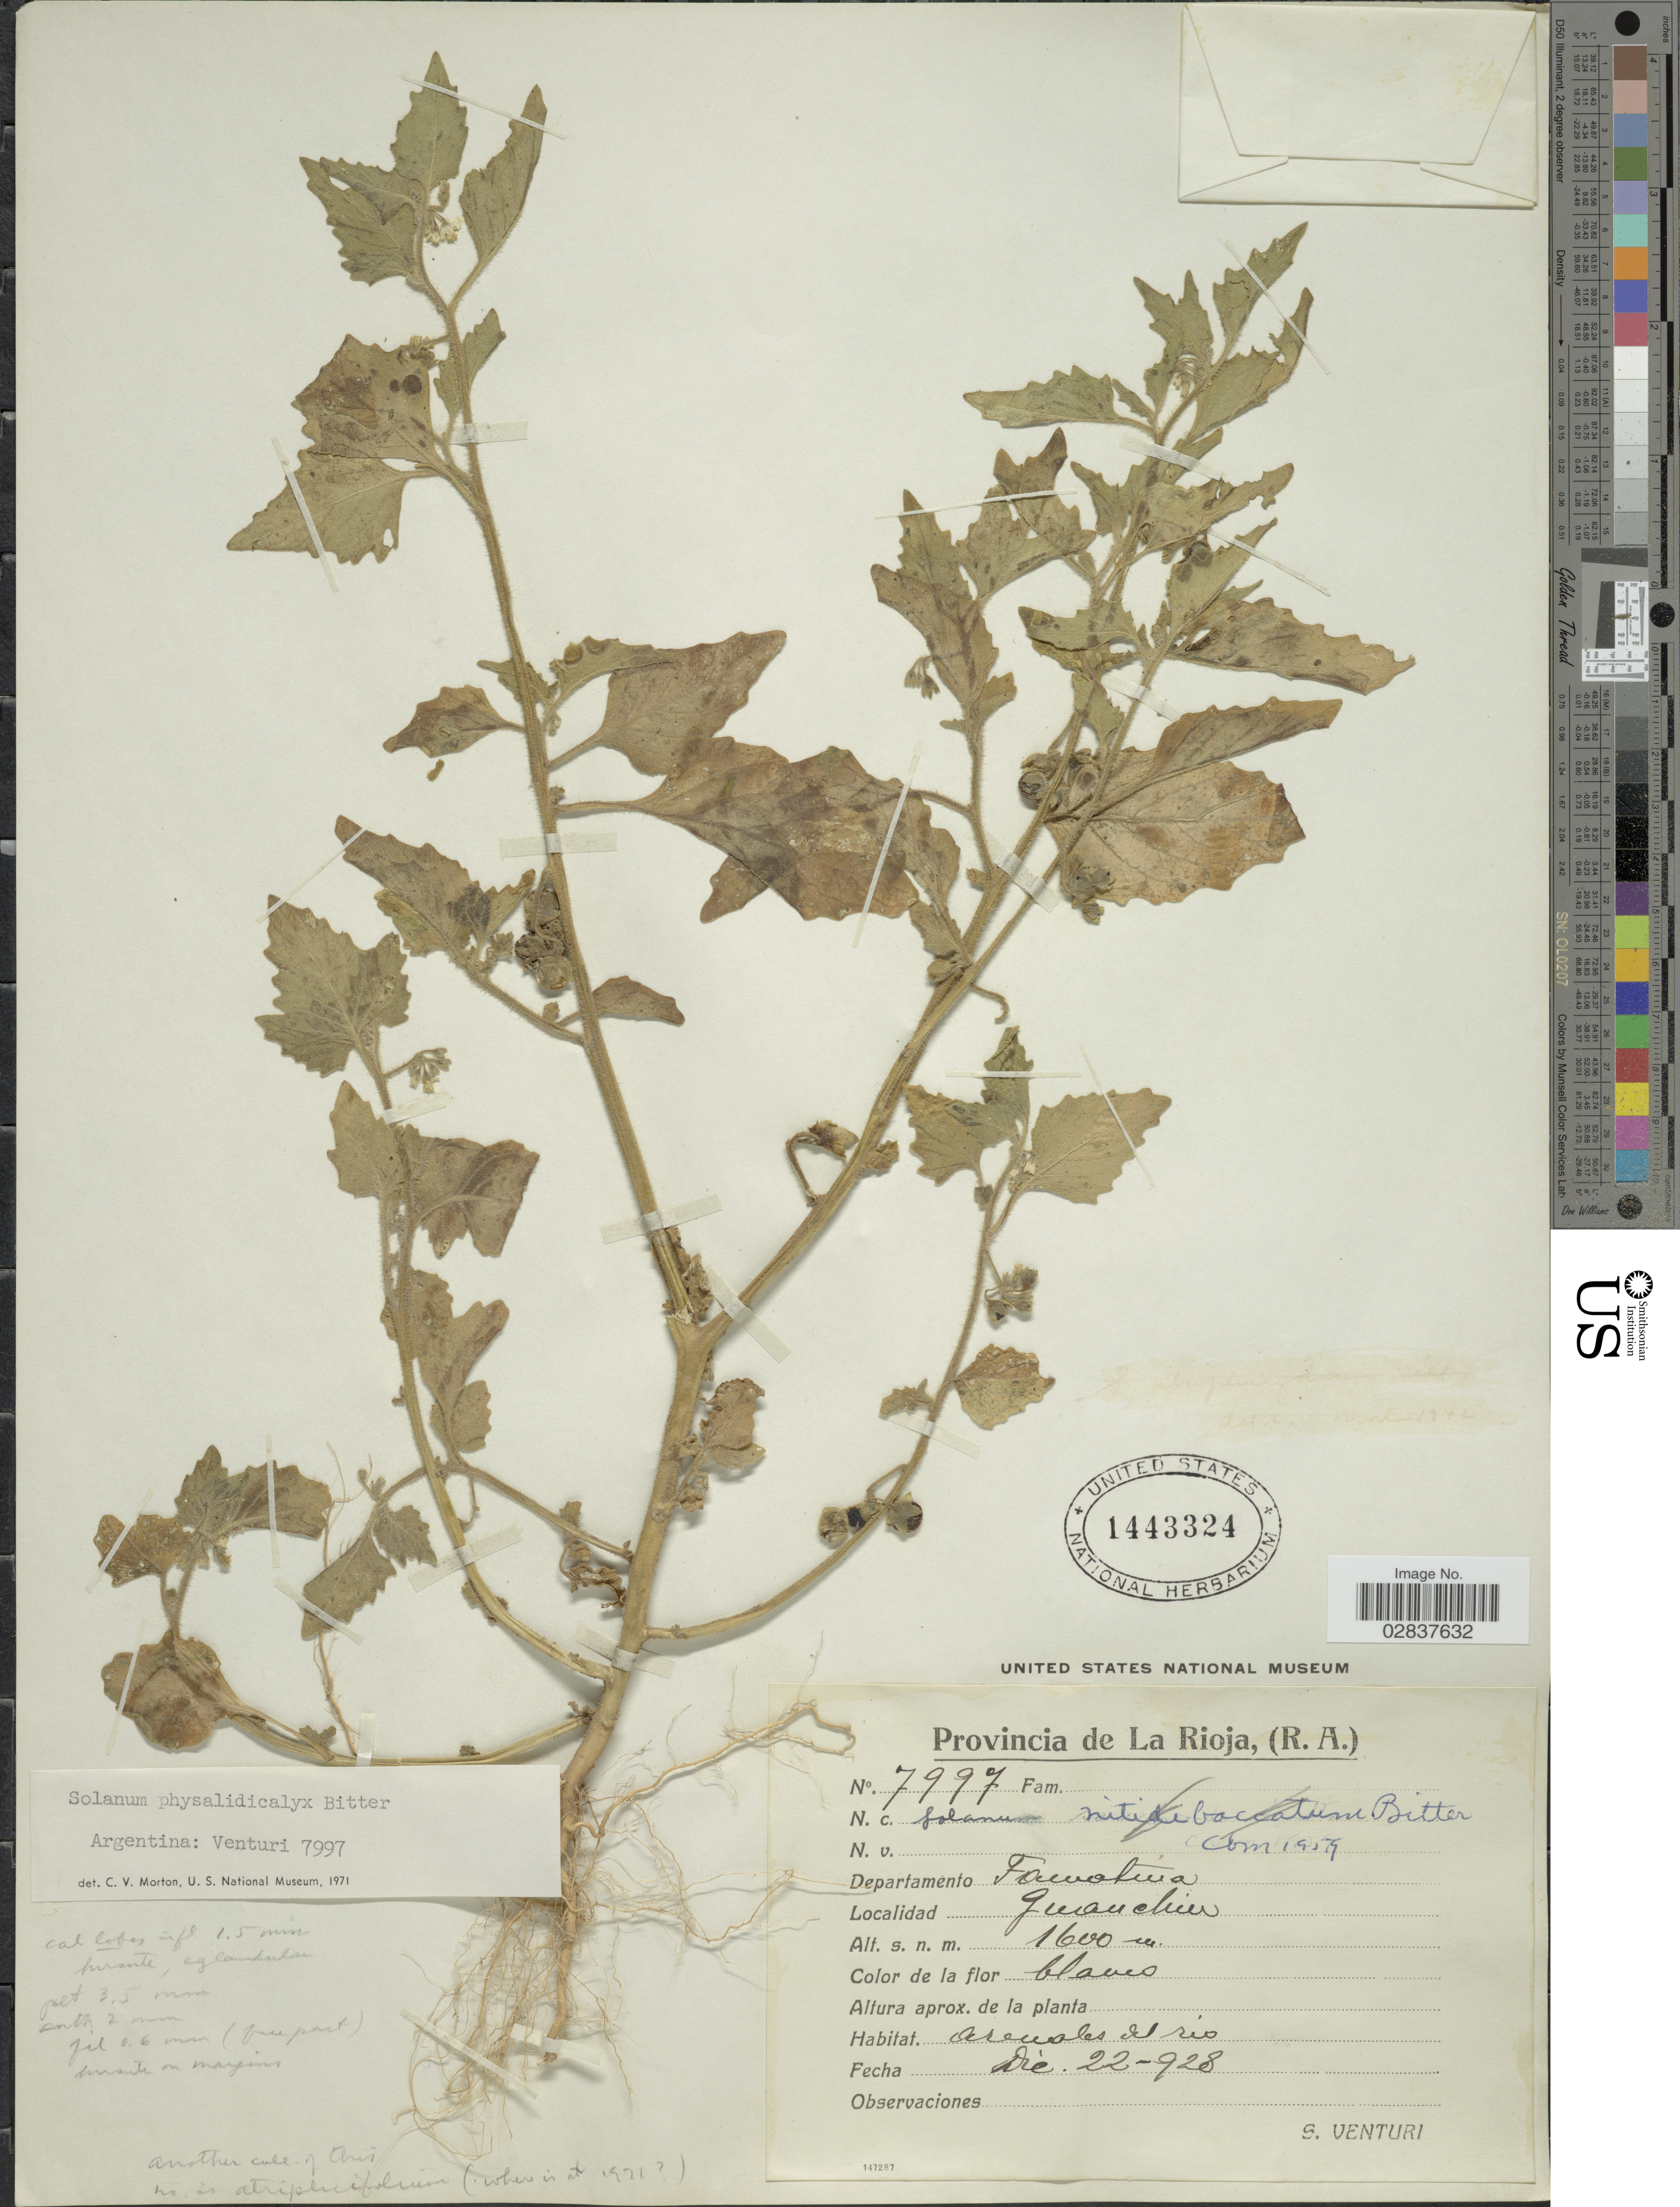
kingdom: Plantae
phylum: Tracheophyta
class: Magnoliopsida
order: Solanales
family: Solanaceae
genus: Solanum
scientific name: Solanum physalifolium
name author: Rusby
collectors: S. Venturi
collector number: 7997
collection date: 1928-12-22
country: Argentina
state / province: La Rioja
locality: (R.A.), Departamento Famatina. Guanchia.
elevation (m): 1600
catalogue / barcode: US 1443324